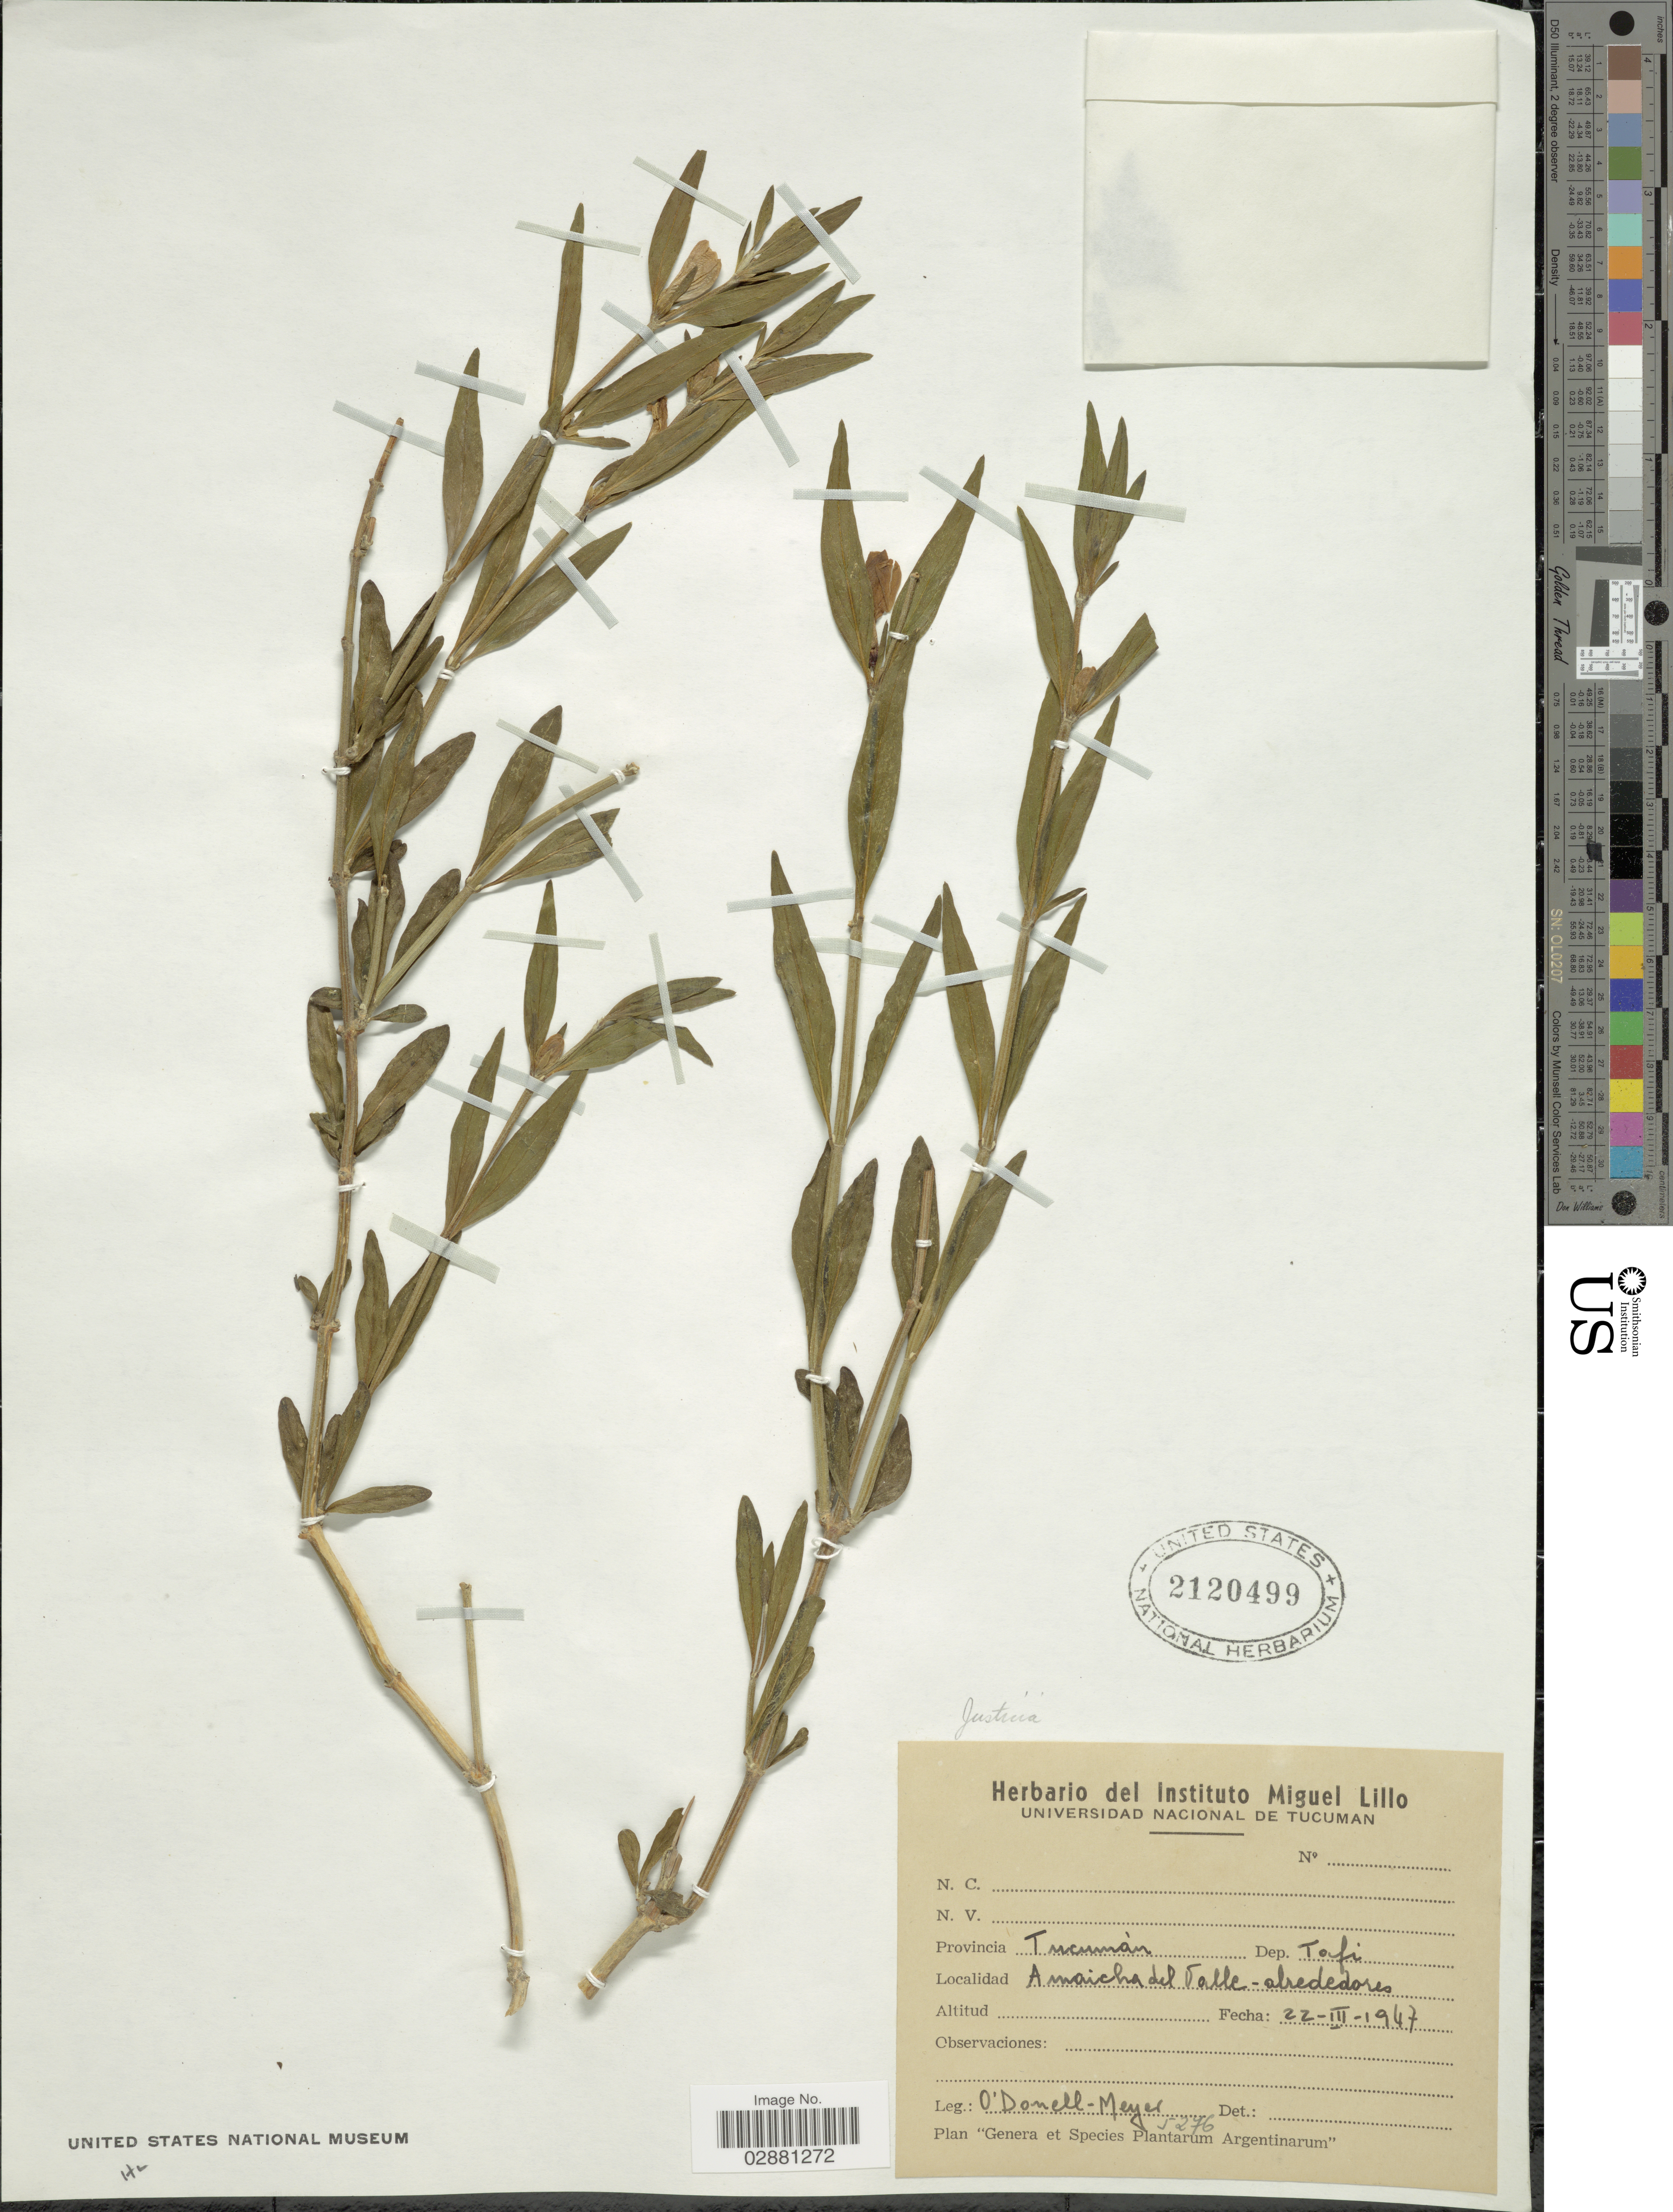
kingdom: Plantae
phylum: Tracheophyta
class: Magnoliopsida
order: Lamiales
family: Acanthaceae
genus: Justicia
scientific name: Justicia tweediana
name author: (Nees) Griseb.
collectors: O'Donell-Meyer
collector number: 5276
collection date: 1947-03-22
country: Argentina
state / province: Tucuman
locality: Dep. Tafi, Amaicha del Valle-alrededores.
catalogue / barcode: US 2120499